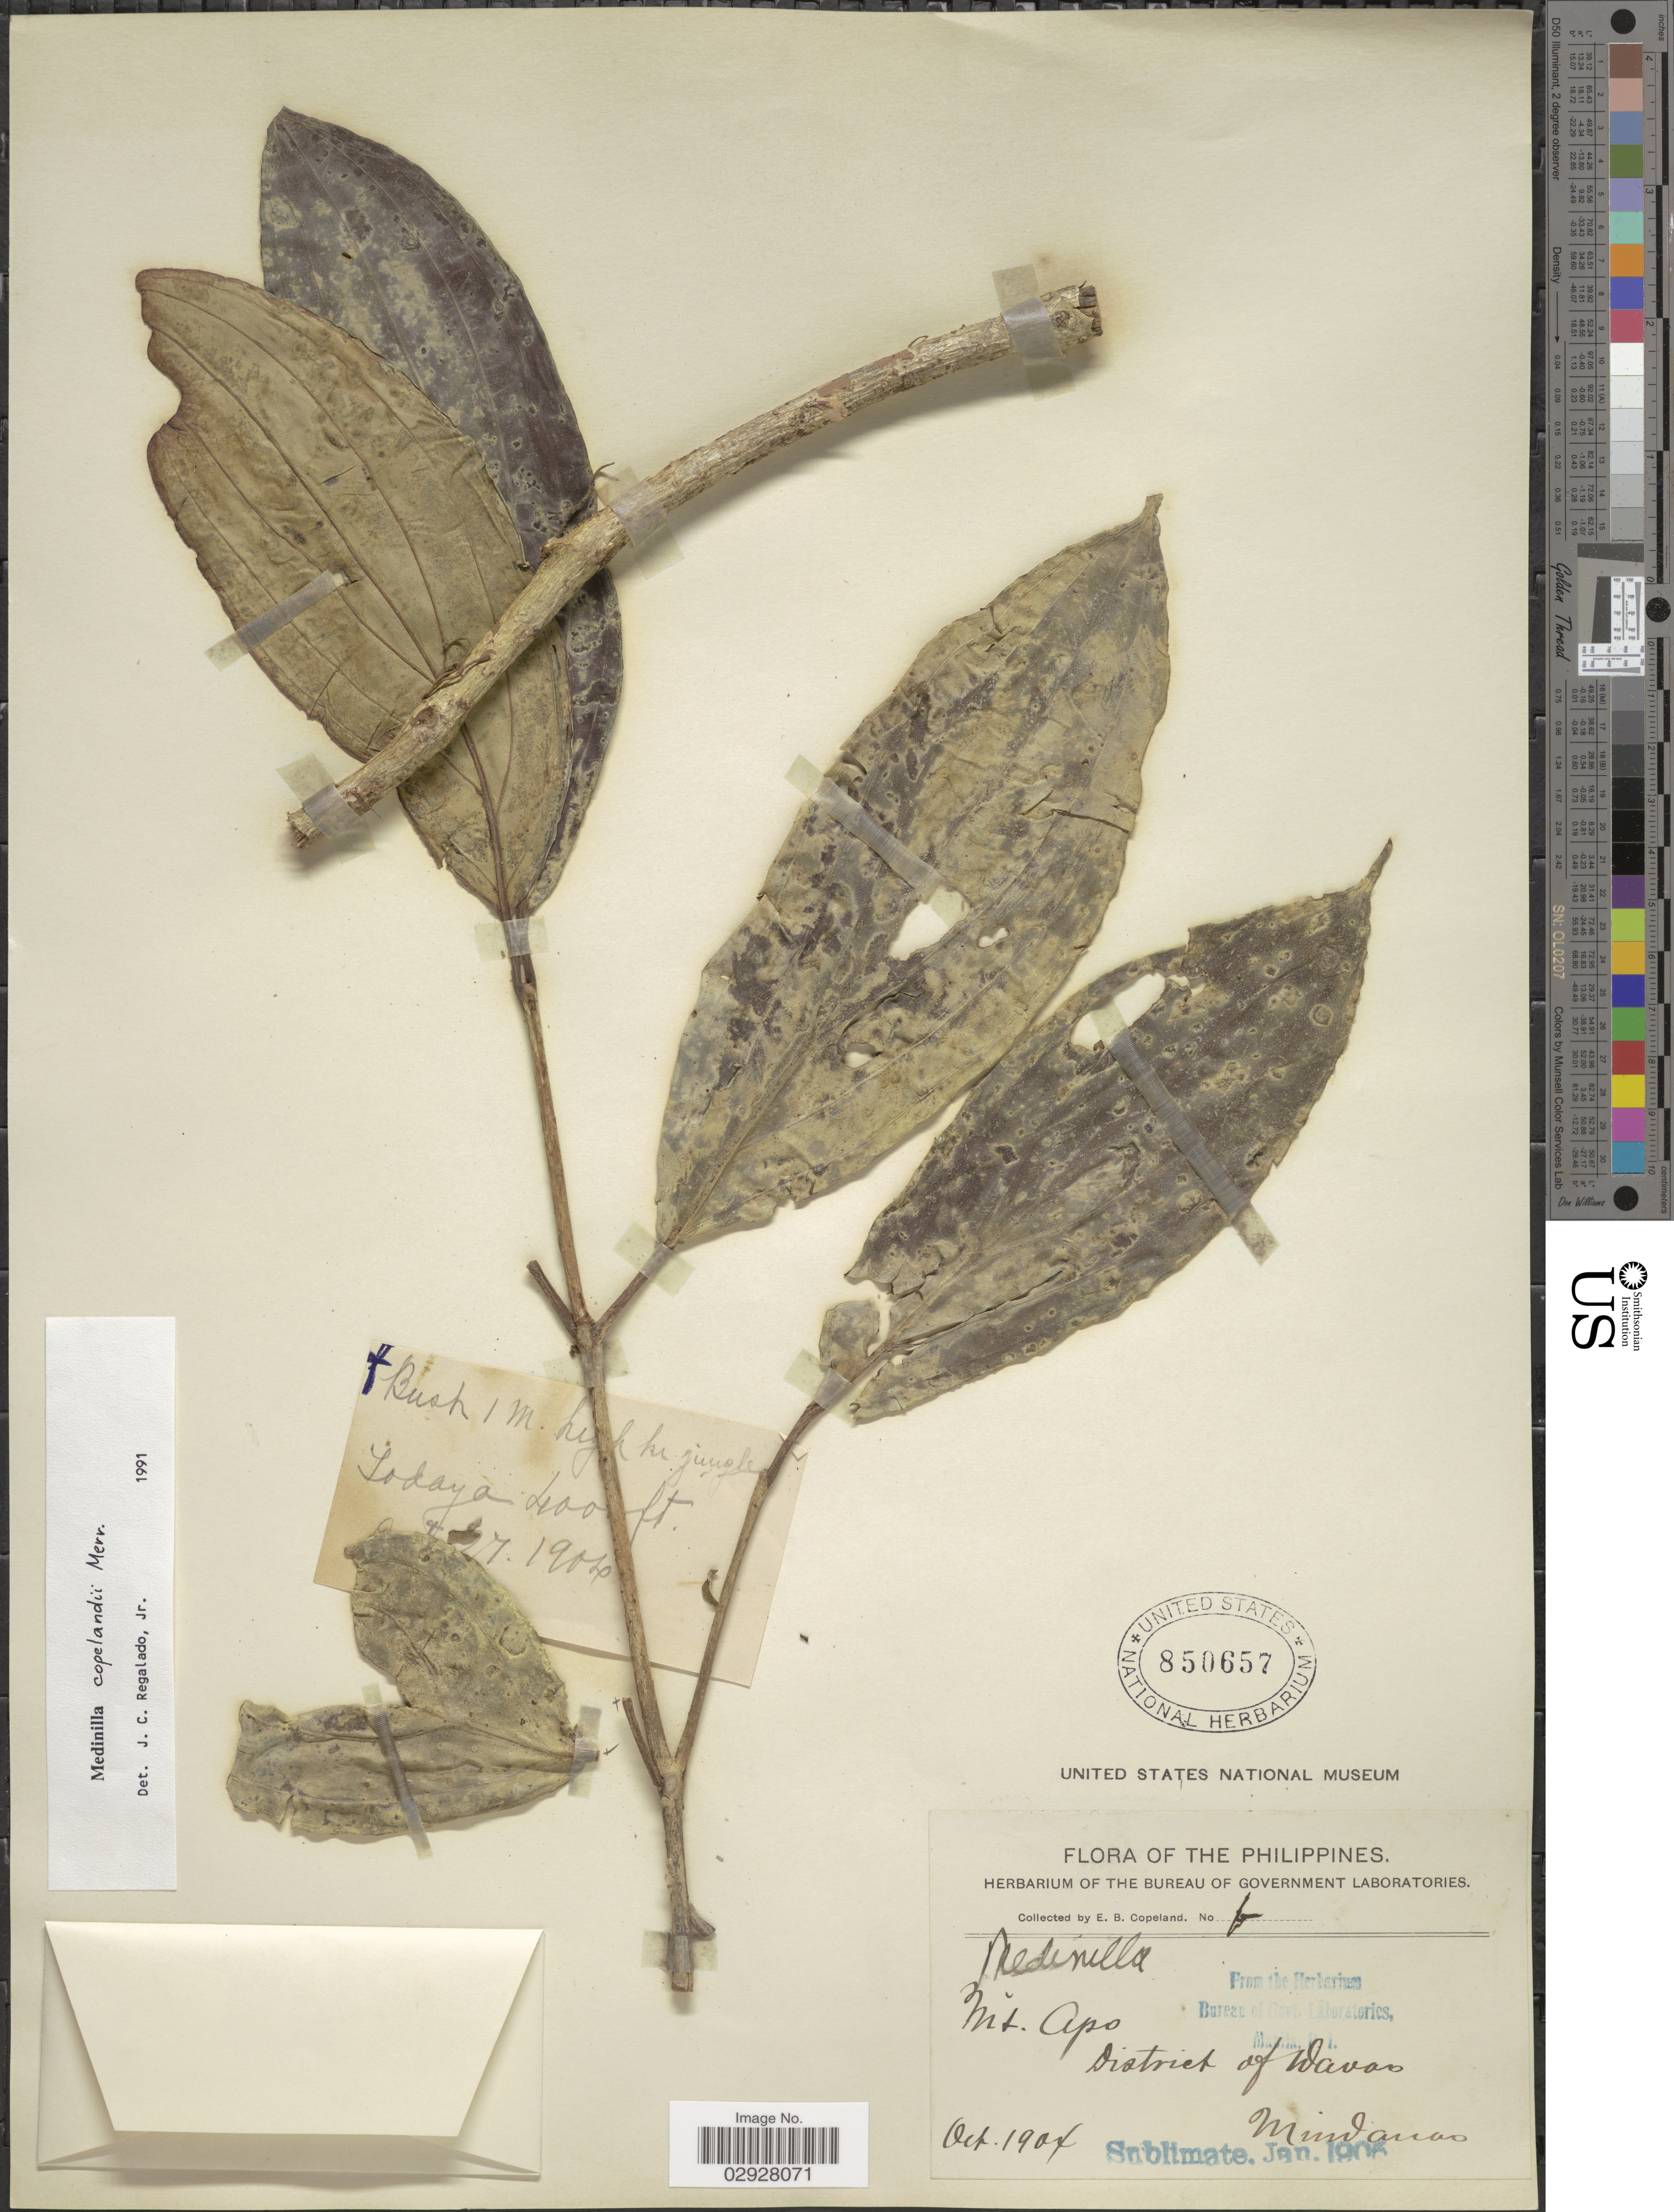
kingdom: Plantae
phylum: Tracheophyta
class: Magnoliopsida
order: Myrtales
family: Melastomataceae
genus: Medinilla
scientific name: Medinilla copelandii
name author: Merr.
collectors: E. B. Copeland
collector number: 6*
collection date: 1904-10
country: Philippines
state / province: Davao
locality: Mt. Apo, District of Davao, Mindanao.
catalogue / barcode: US 850657